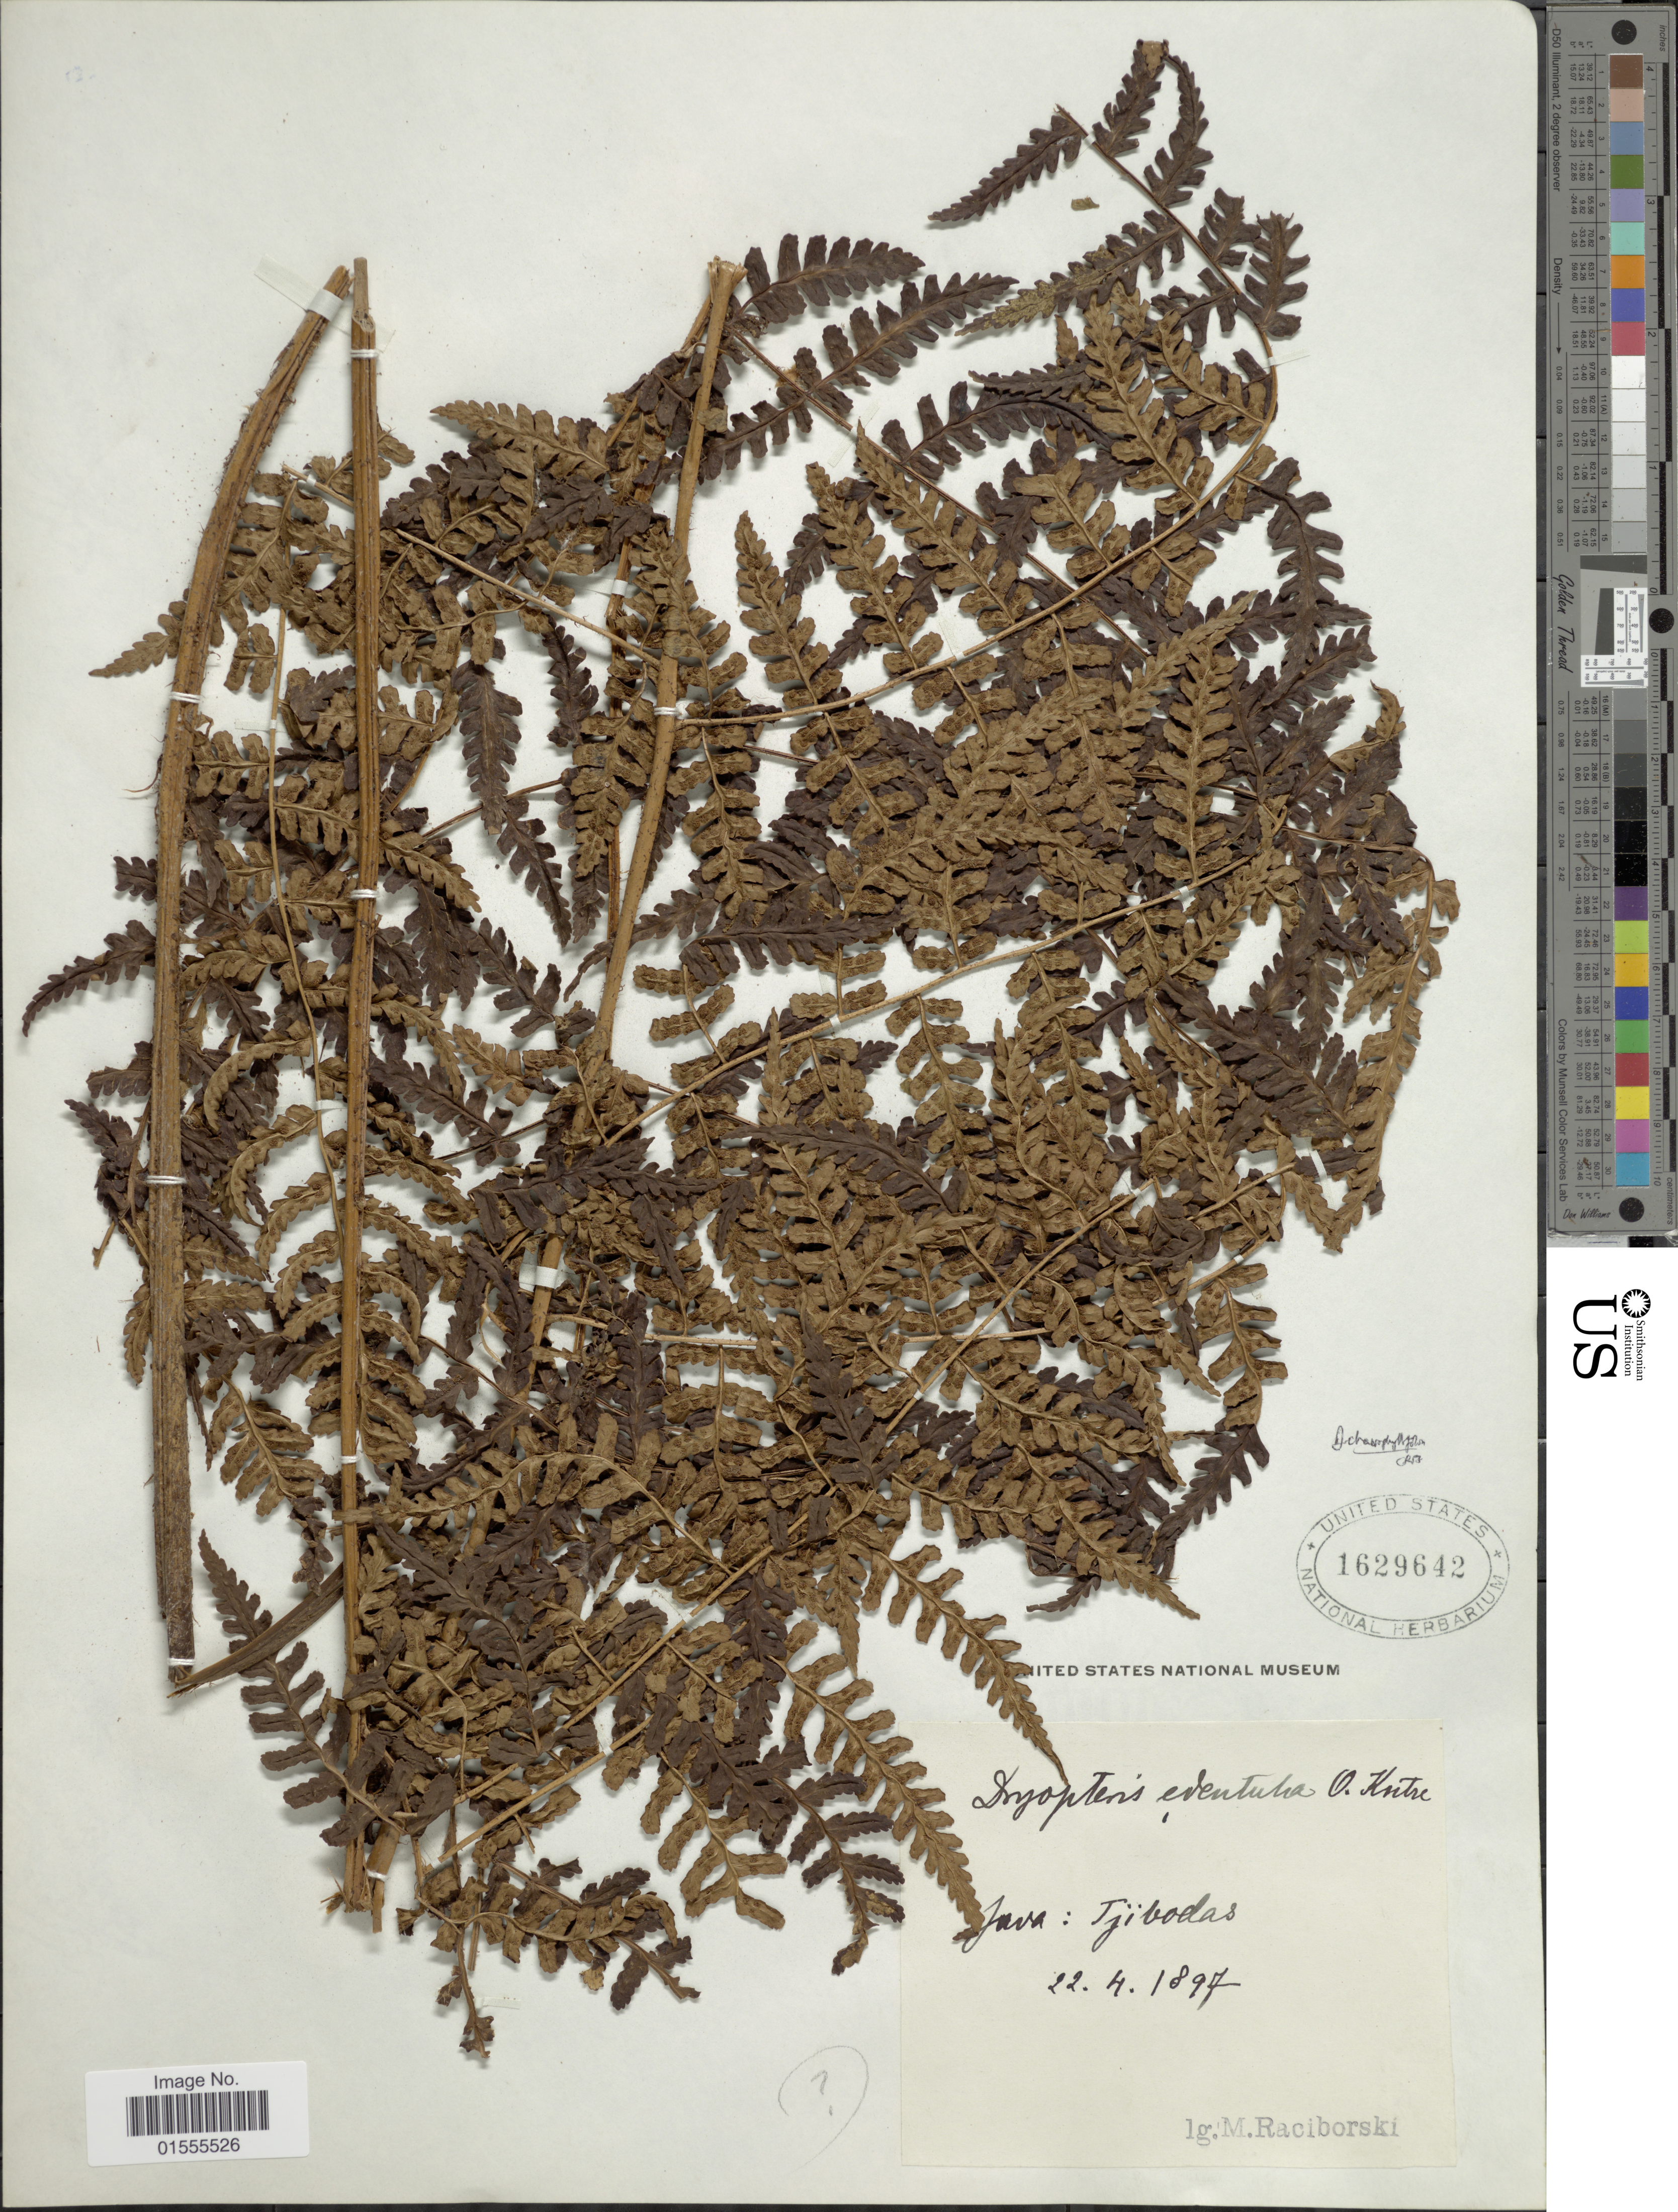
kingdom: Plantae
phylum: Tracheophyta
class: Polypodiopsida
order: Polypodiales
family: Dryopteridaceae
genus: Dryopteris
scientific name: Dryopteris sp.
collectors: M. Raciborski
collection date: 1897-04-22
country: Indonesia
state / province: Java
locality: Tjibodas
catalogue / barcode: US 1629642